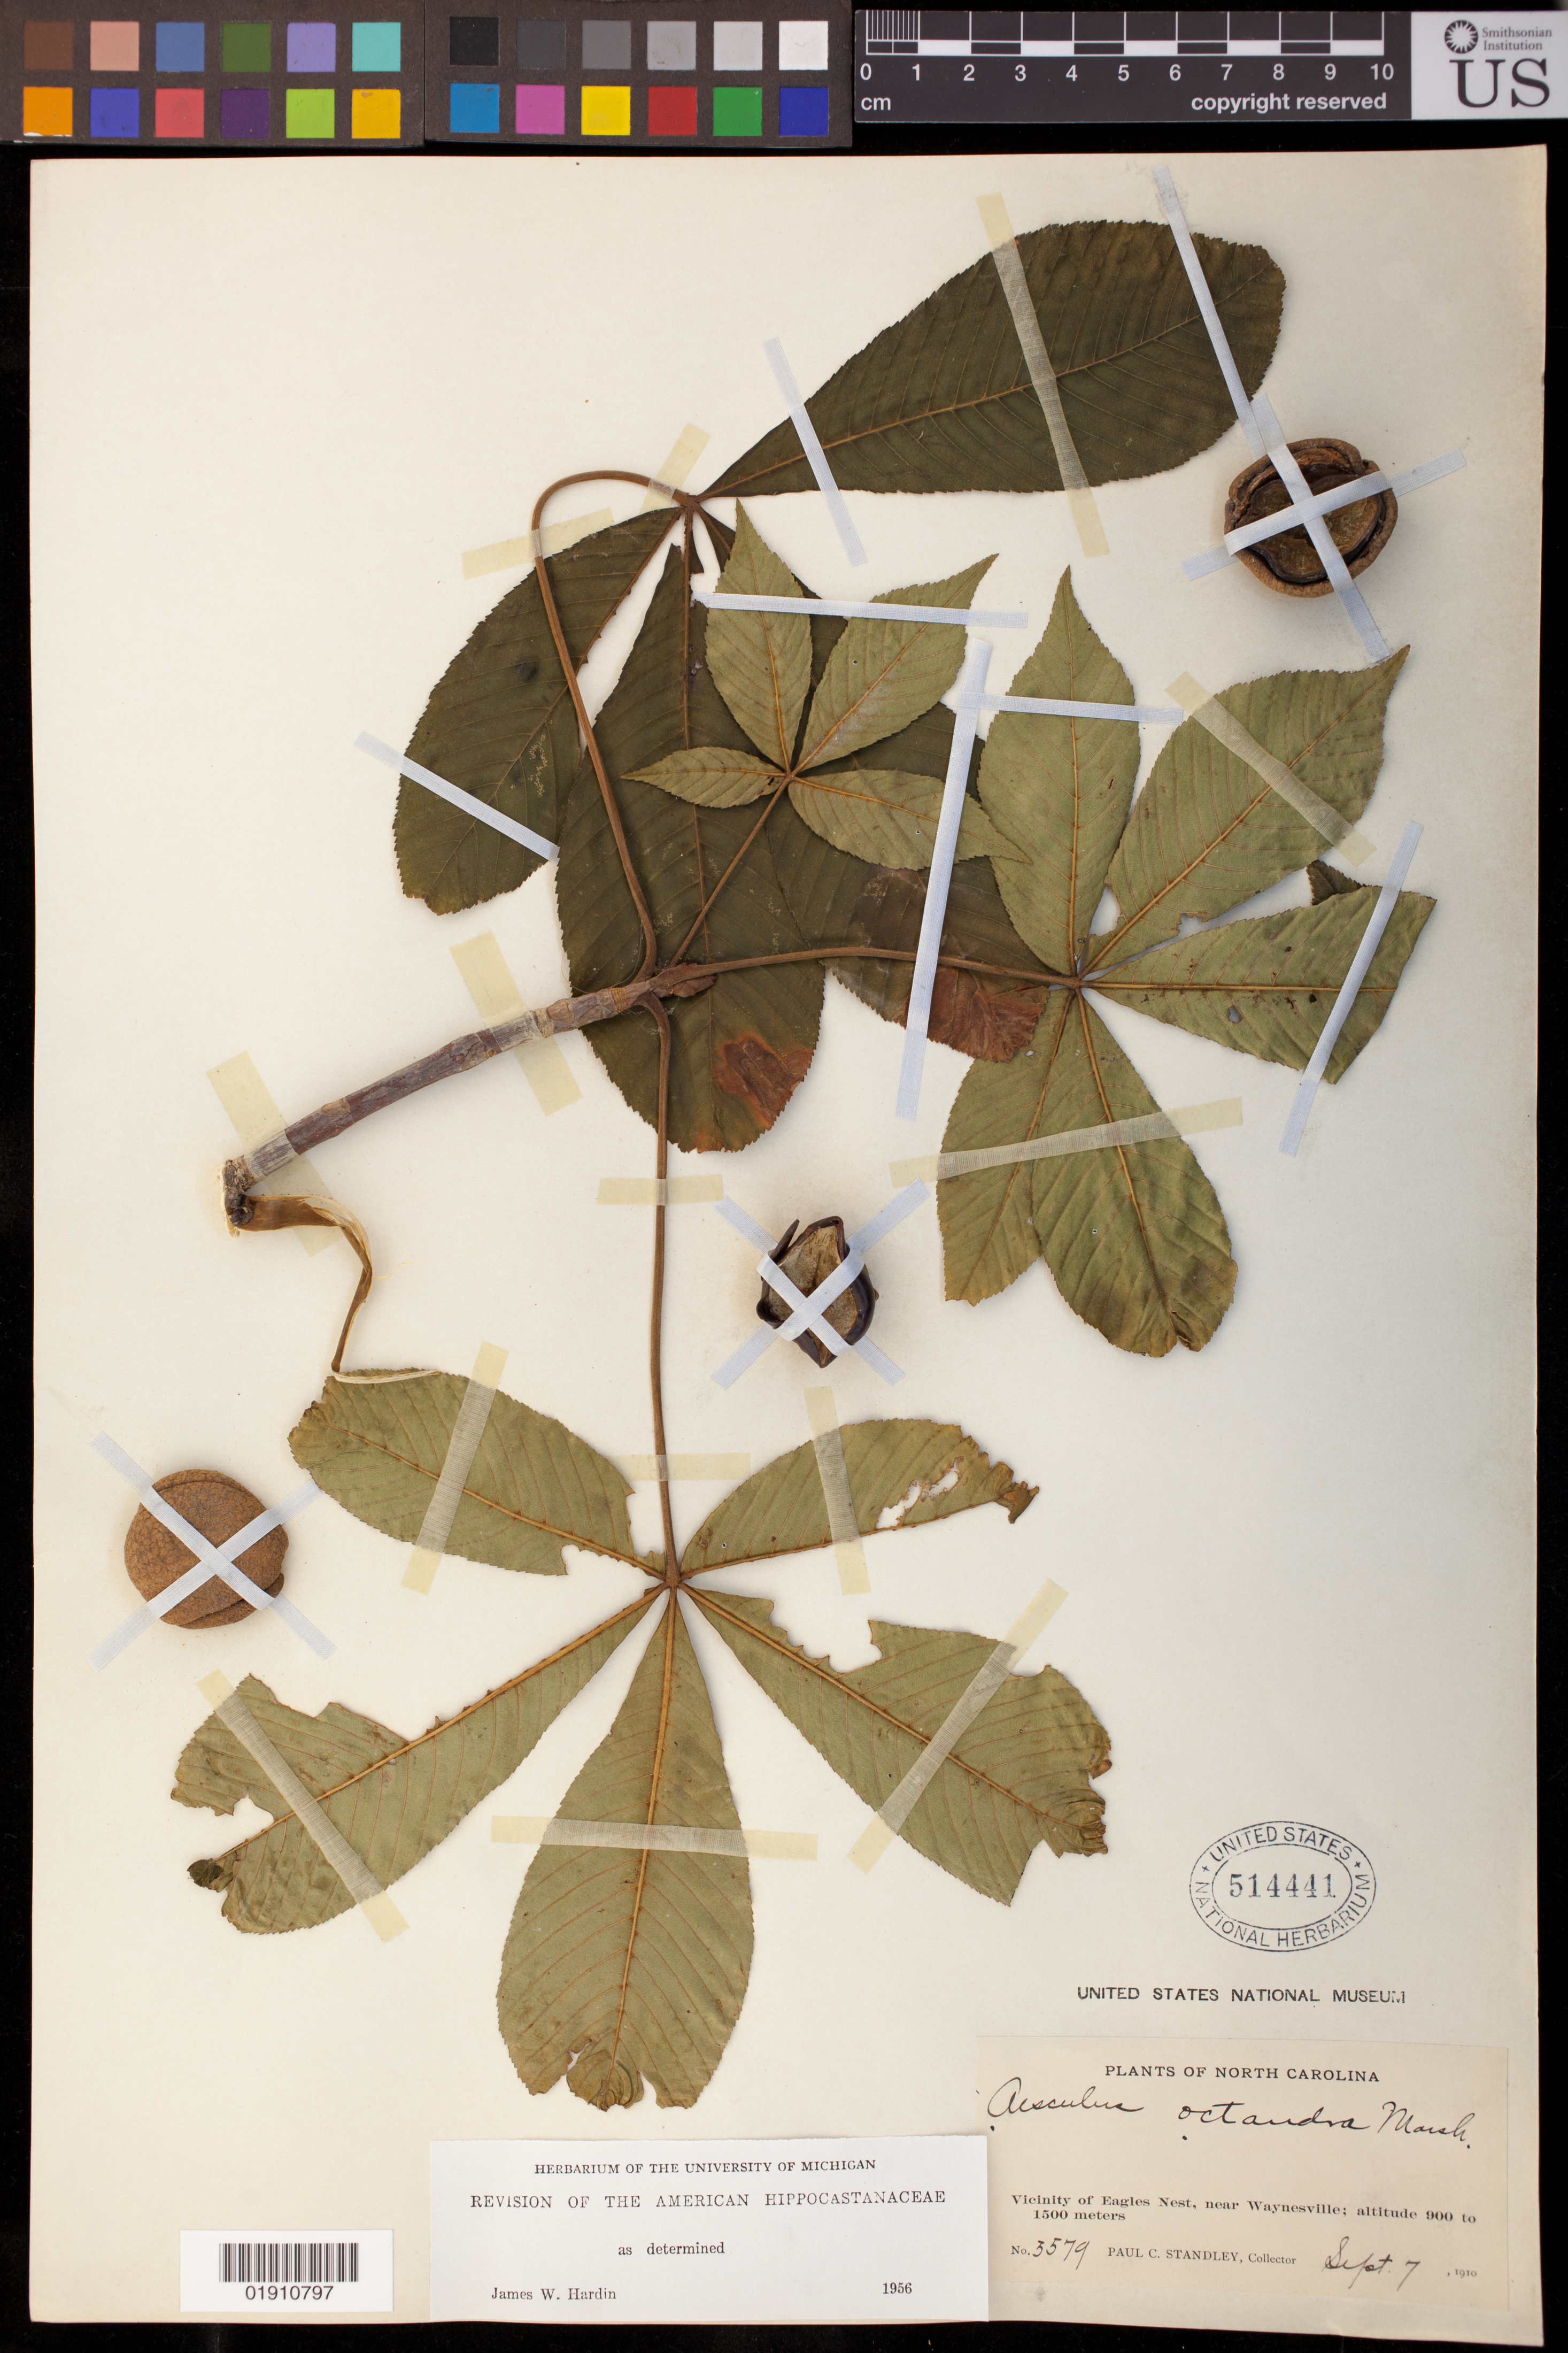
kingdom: Plantae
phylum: Tracheophyta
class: Magnoliopsida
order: Sapindales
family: Sapindaceae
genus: Aesculus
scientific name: Aesculus octandra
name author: Marshall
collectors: P. C. Standley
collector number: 3579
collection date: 1910-09-07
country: United States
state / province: North Carolina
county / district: Haywood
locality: Vicinity of Eagles Nest, near Waynesville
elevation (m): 900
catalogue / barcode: US 514441